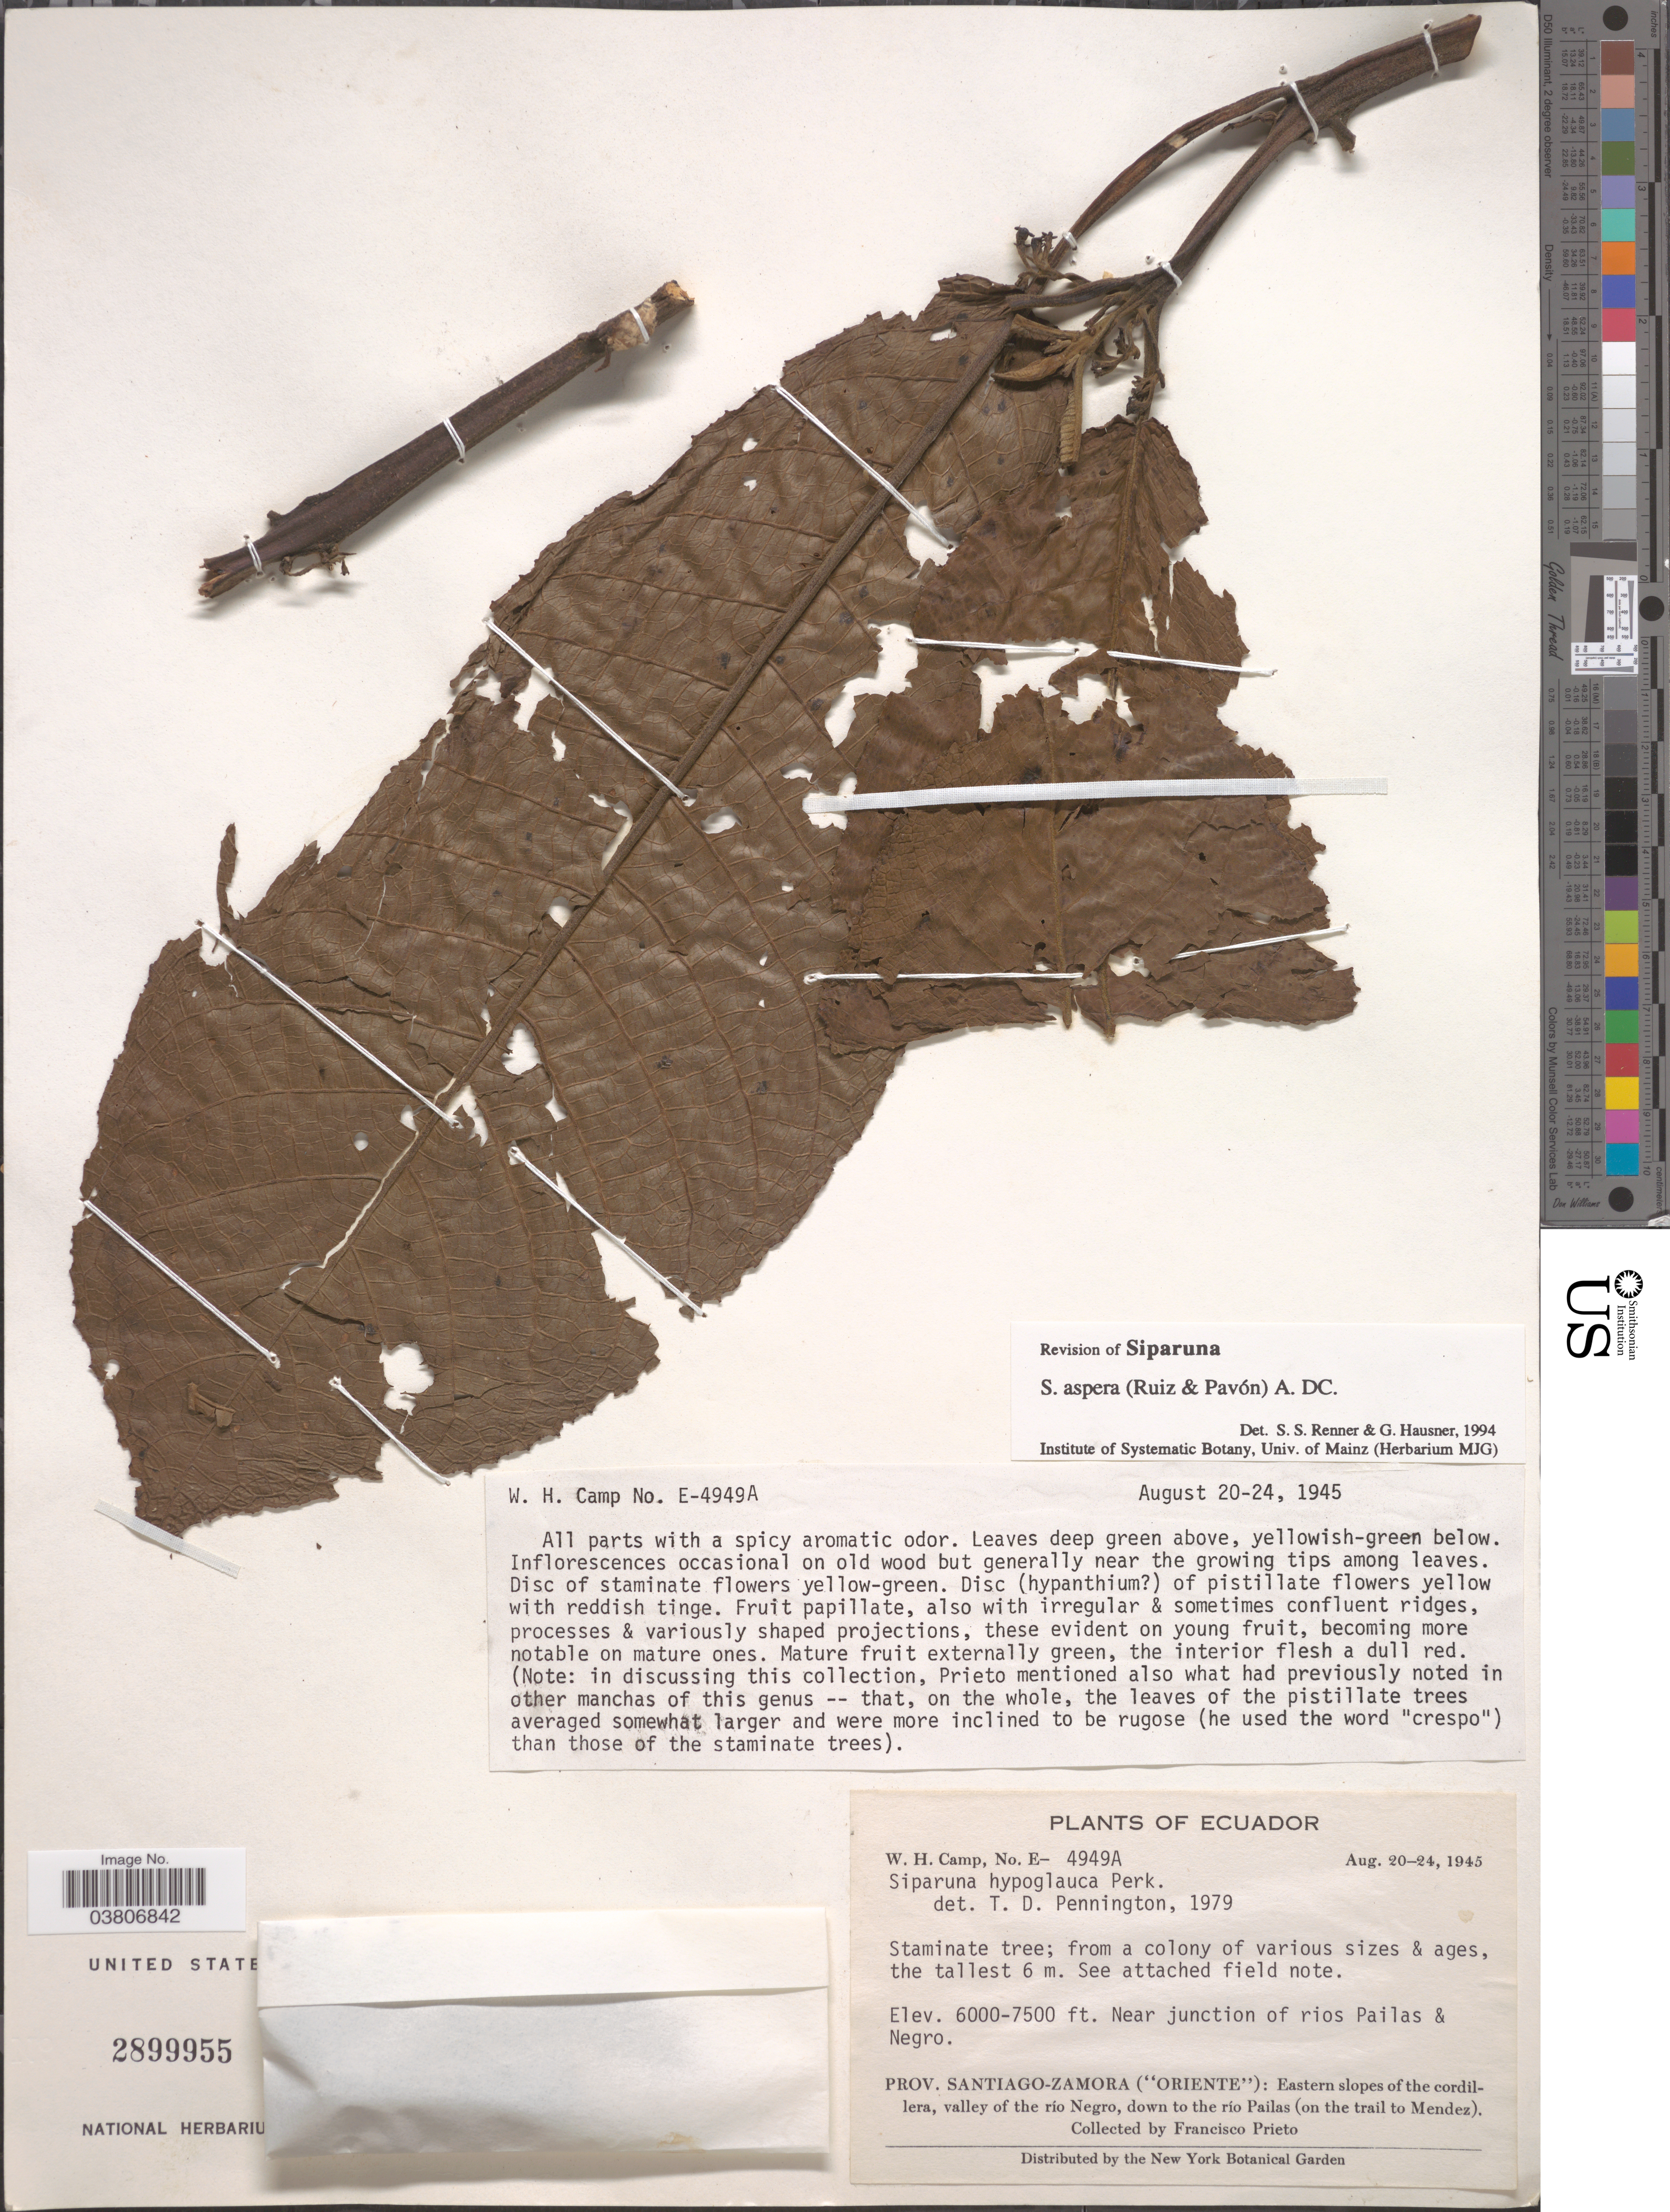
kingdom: Plantae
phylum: Tracheophyta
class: Magnoliopsida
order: Laurales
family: Siparunaceae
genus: Siparuna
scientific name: Siparuna aspera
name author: (Ruiz & Pav.) A. DC.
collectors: F. Prieto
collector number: E-4949A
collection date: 1945-08-20/1945-08-24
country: Ecuador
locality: Near junction of rios Pailas & Negro. Prov. Santiago-Zamora ("Oriente"): Eastern slopes of the cordillera, valley of the río Negro, down to the río Pailas (on the trail to Mendez).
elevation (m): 1829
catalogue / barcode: US 2899955